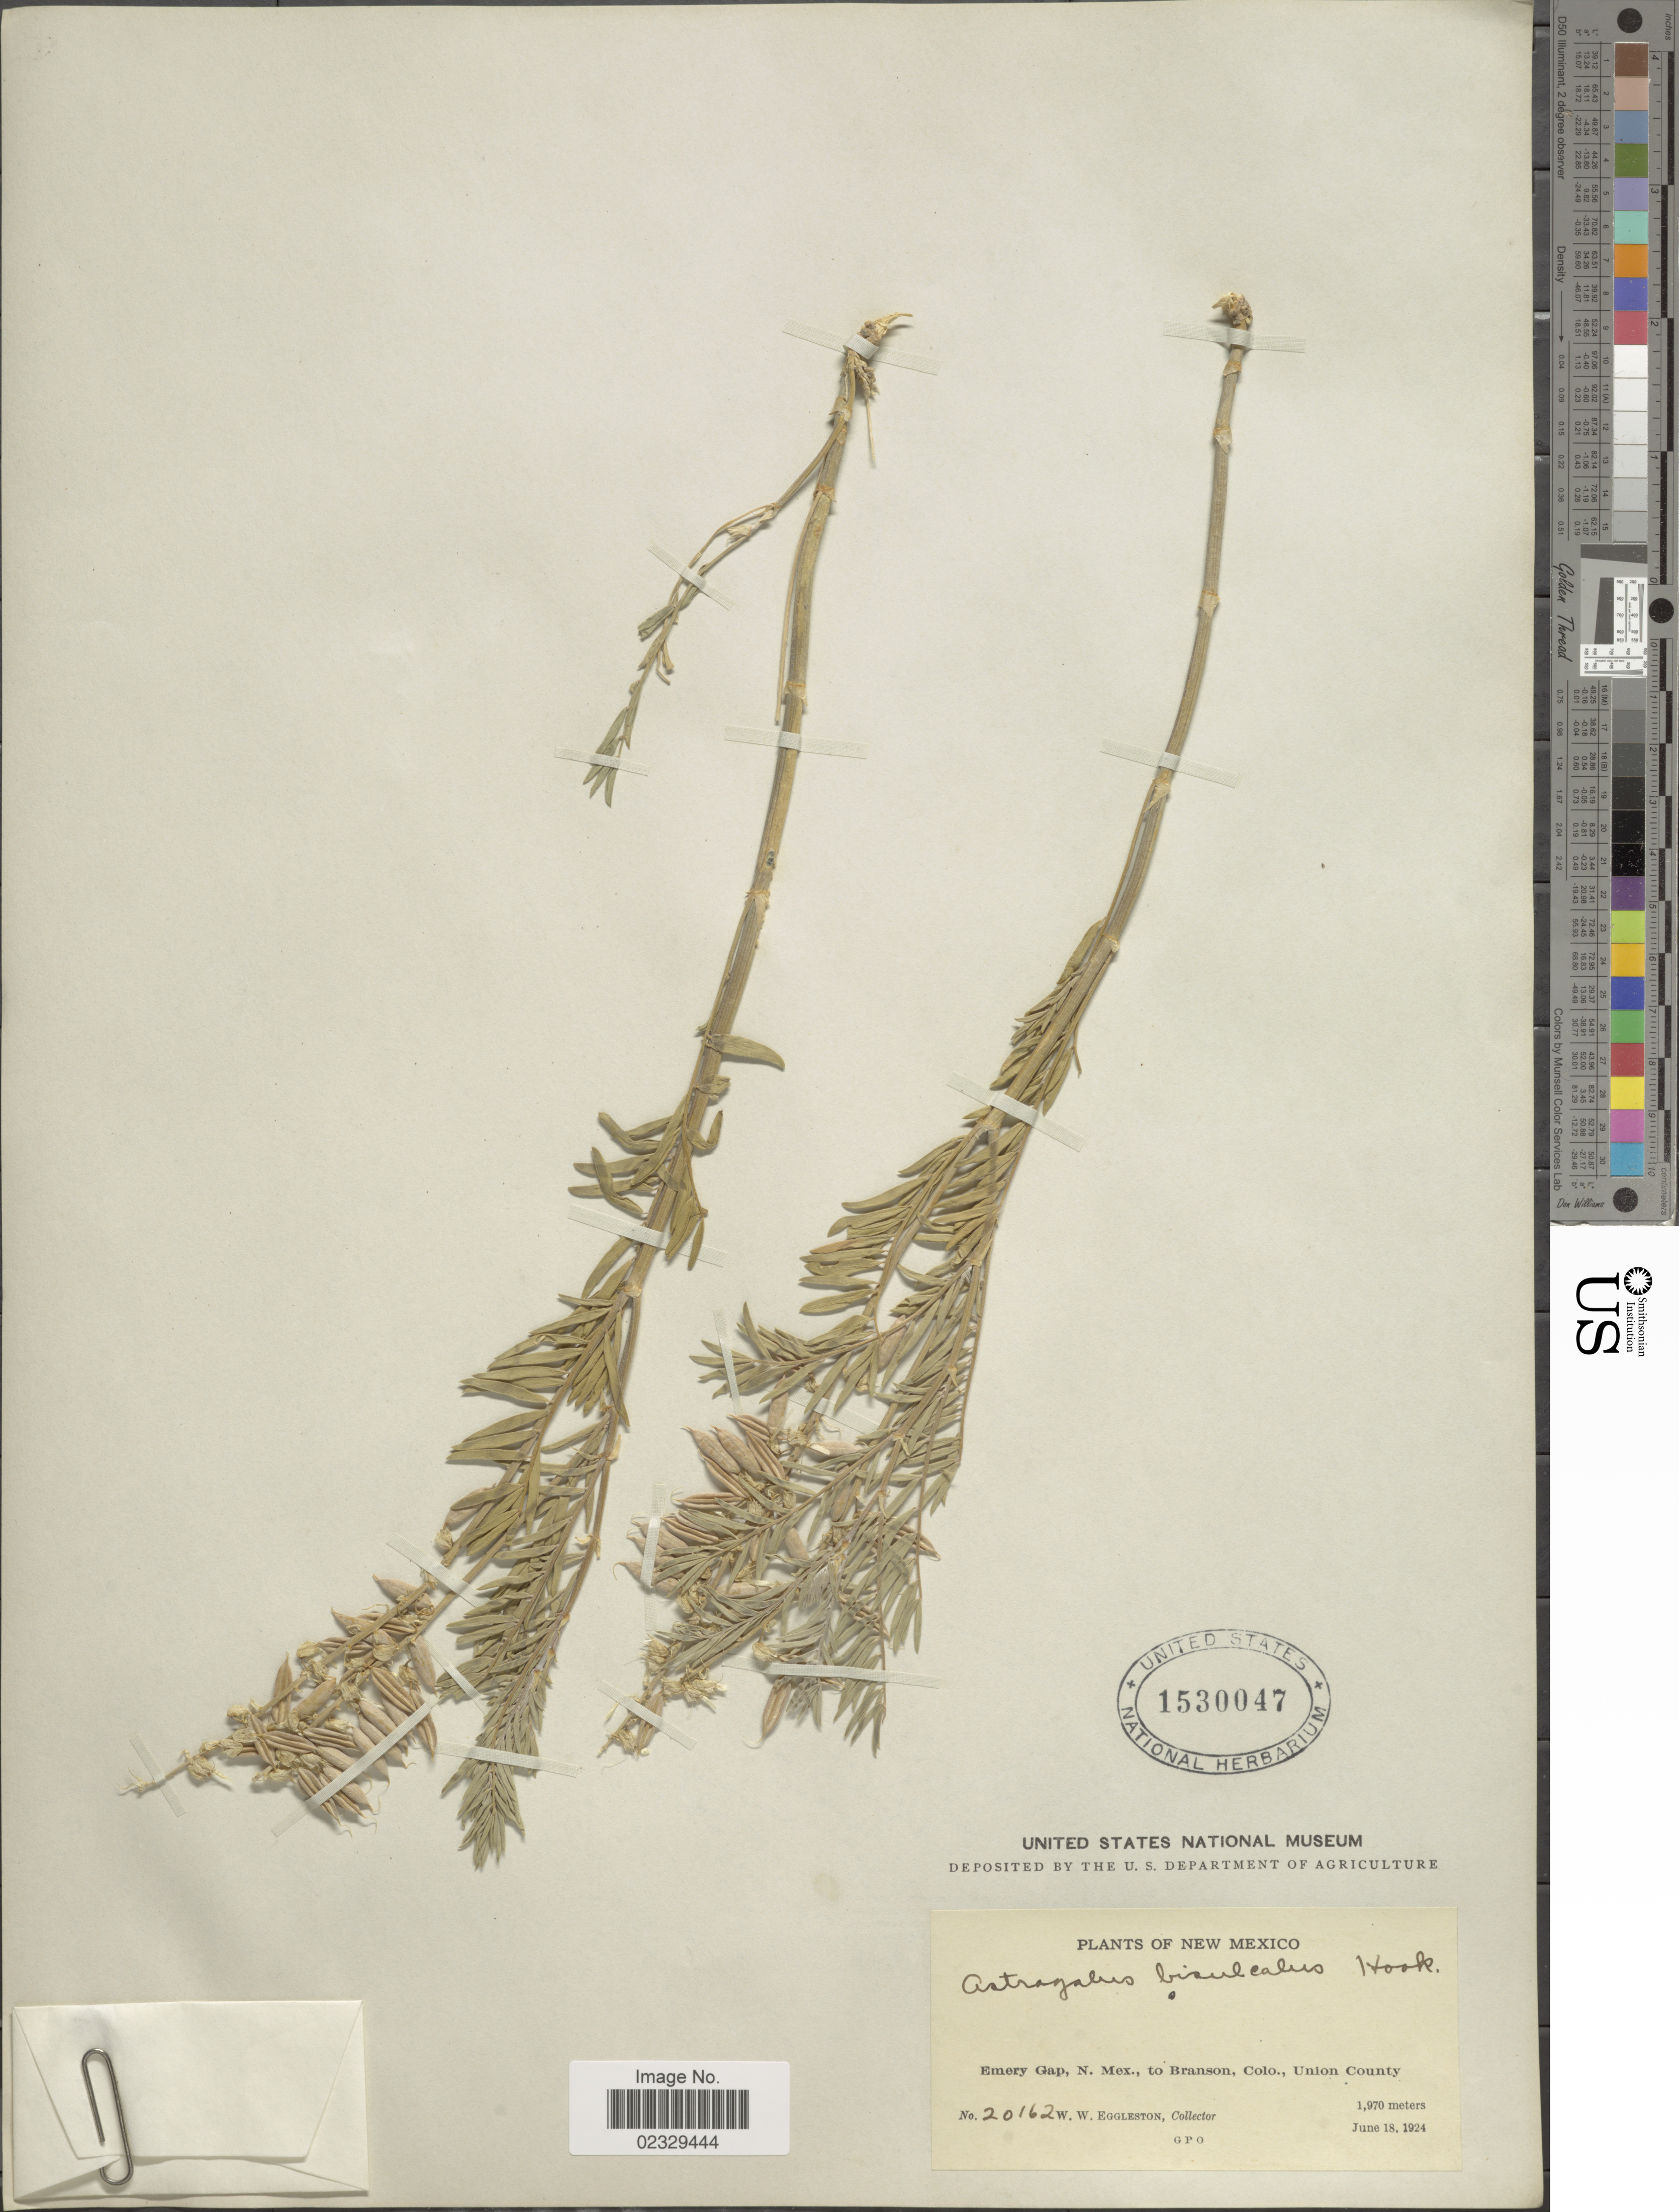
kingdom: Plantae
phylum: Tracheophyta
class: Magnoliopsida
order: Fabales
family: Fabaceae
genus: Astragalus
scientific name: Astragalus bisulcatus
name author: (Hook.) A. Gray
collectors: W. W. Eggleston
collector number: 20162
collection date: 1924-06-18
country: United States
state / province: New Mexico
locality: Emery Gap, N. Mex., to Branson, Colo., Union County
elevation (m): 1970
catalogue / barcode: US 1530047